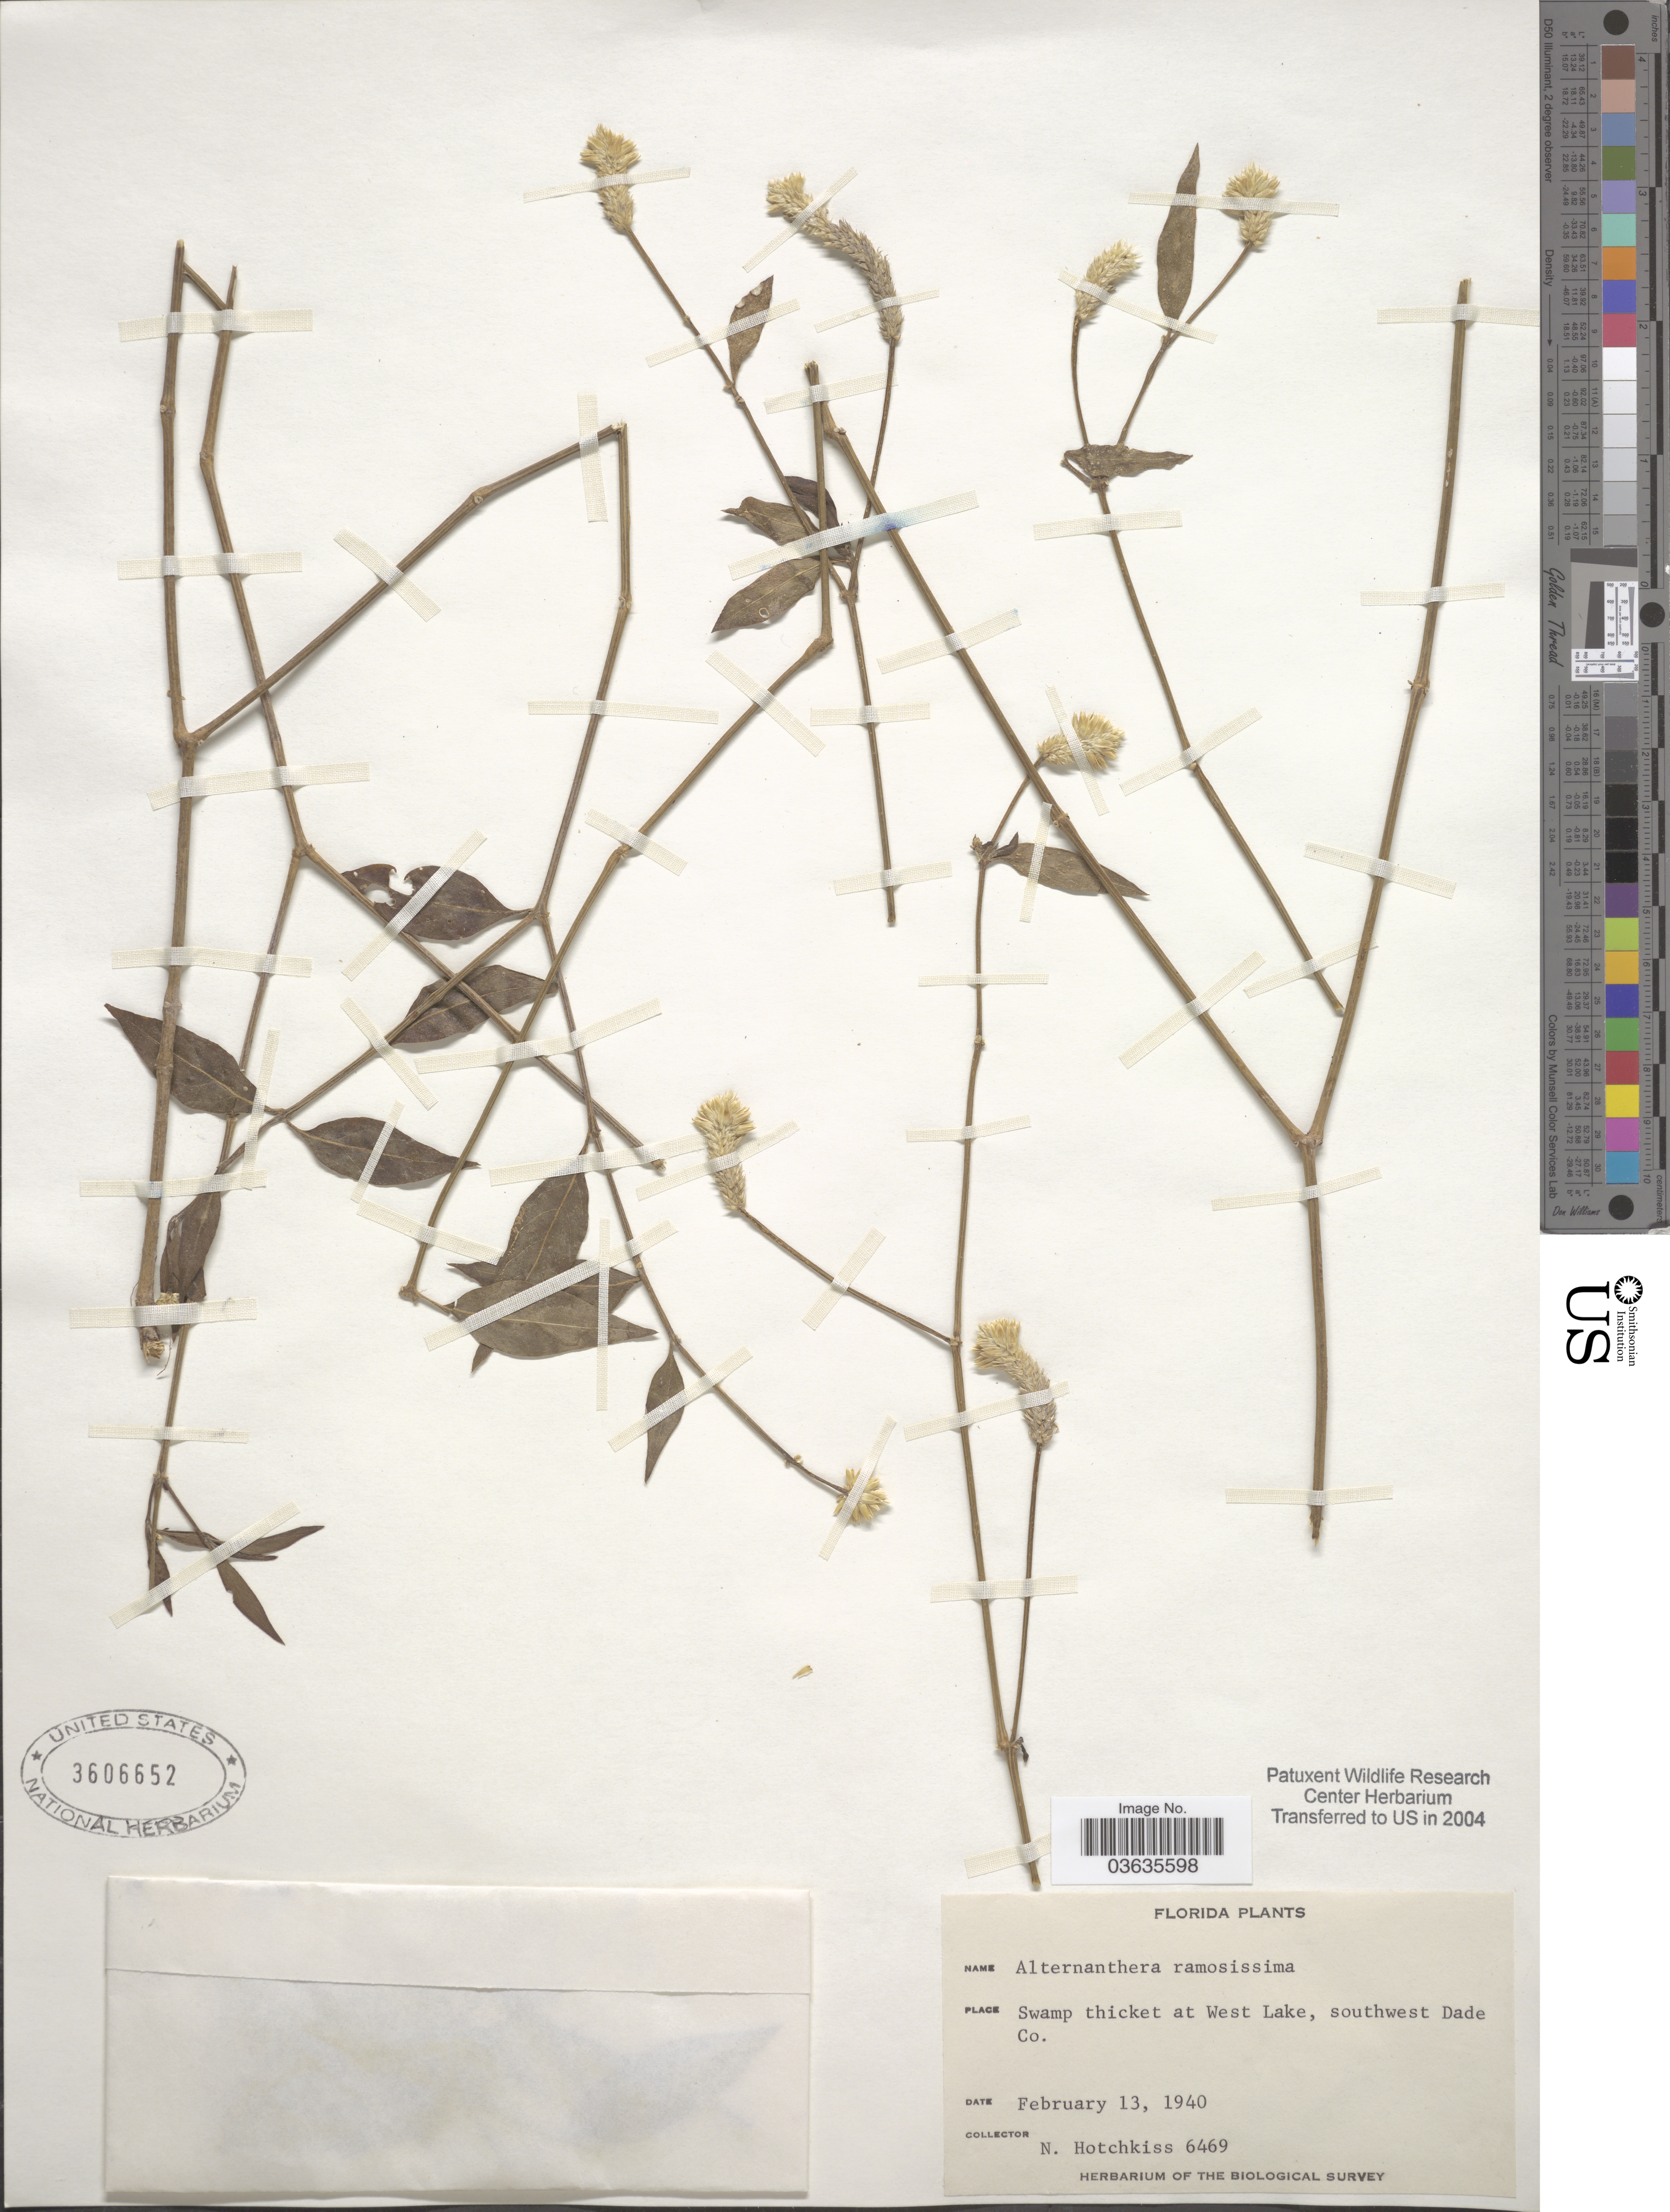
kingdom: Plantae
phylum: Tracheophyta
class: Magnoliopsida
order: Caryophyllales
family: Amaranthaceae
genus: Alternanthera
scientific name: Alternanthera ramosissima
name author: (Mart.) Chodat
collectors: N. Hotchkiss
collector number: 6469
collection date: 1940-02-13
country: United States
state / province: Florida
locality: Swamp thicket at West Lake, southwest Dade Co.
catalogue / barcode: US 3606652